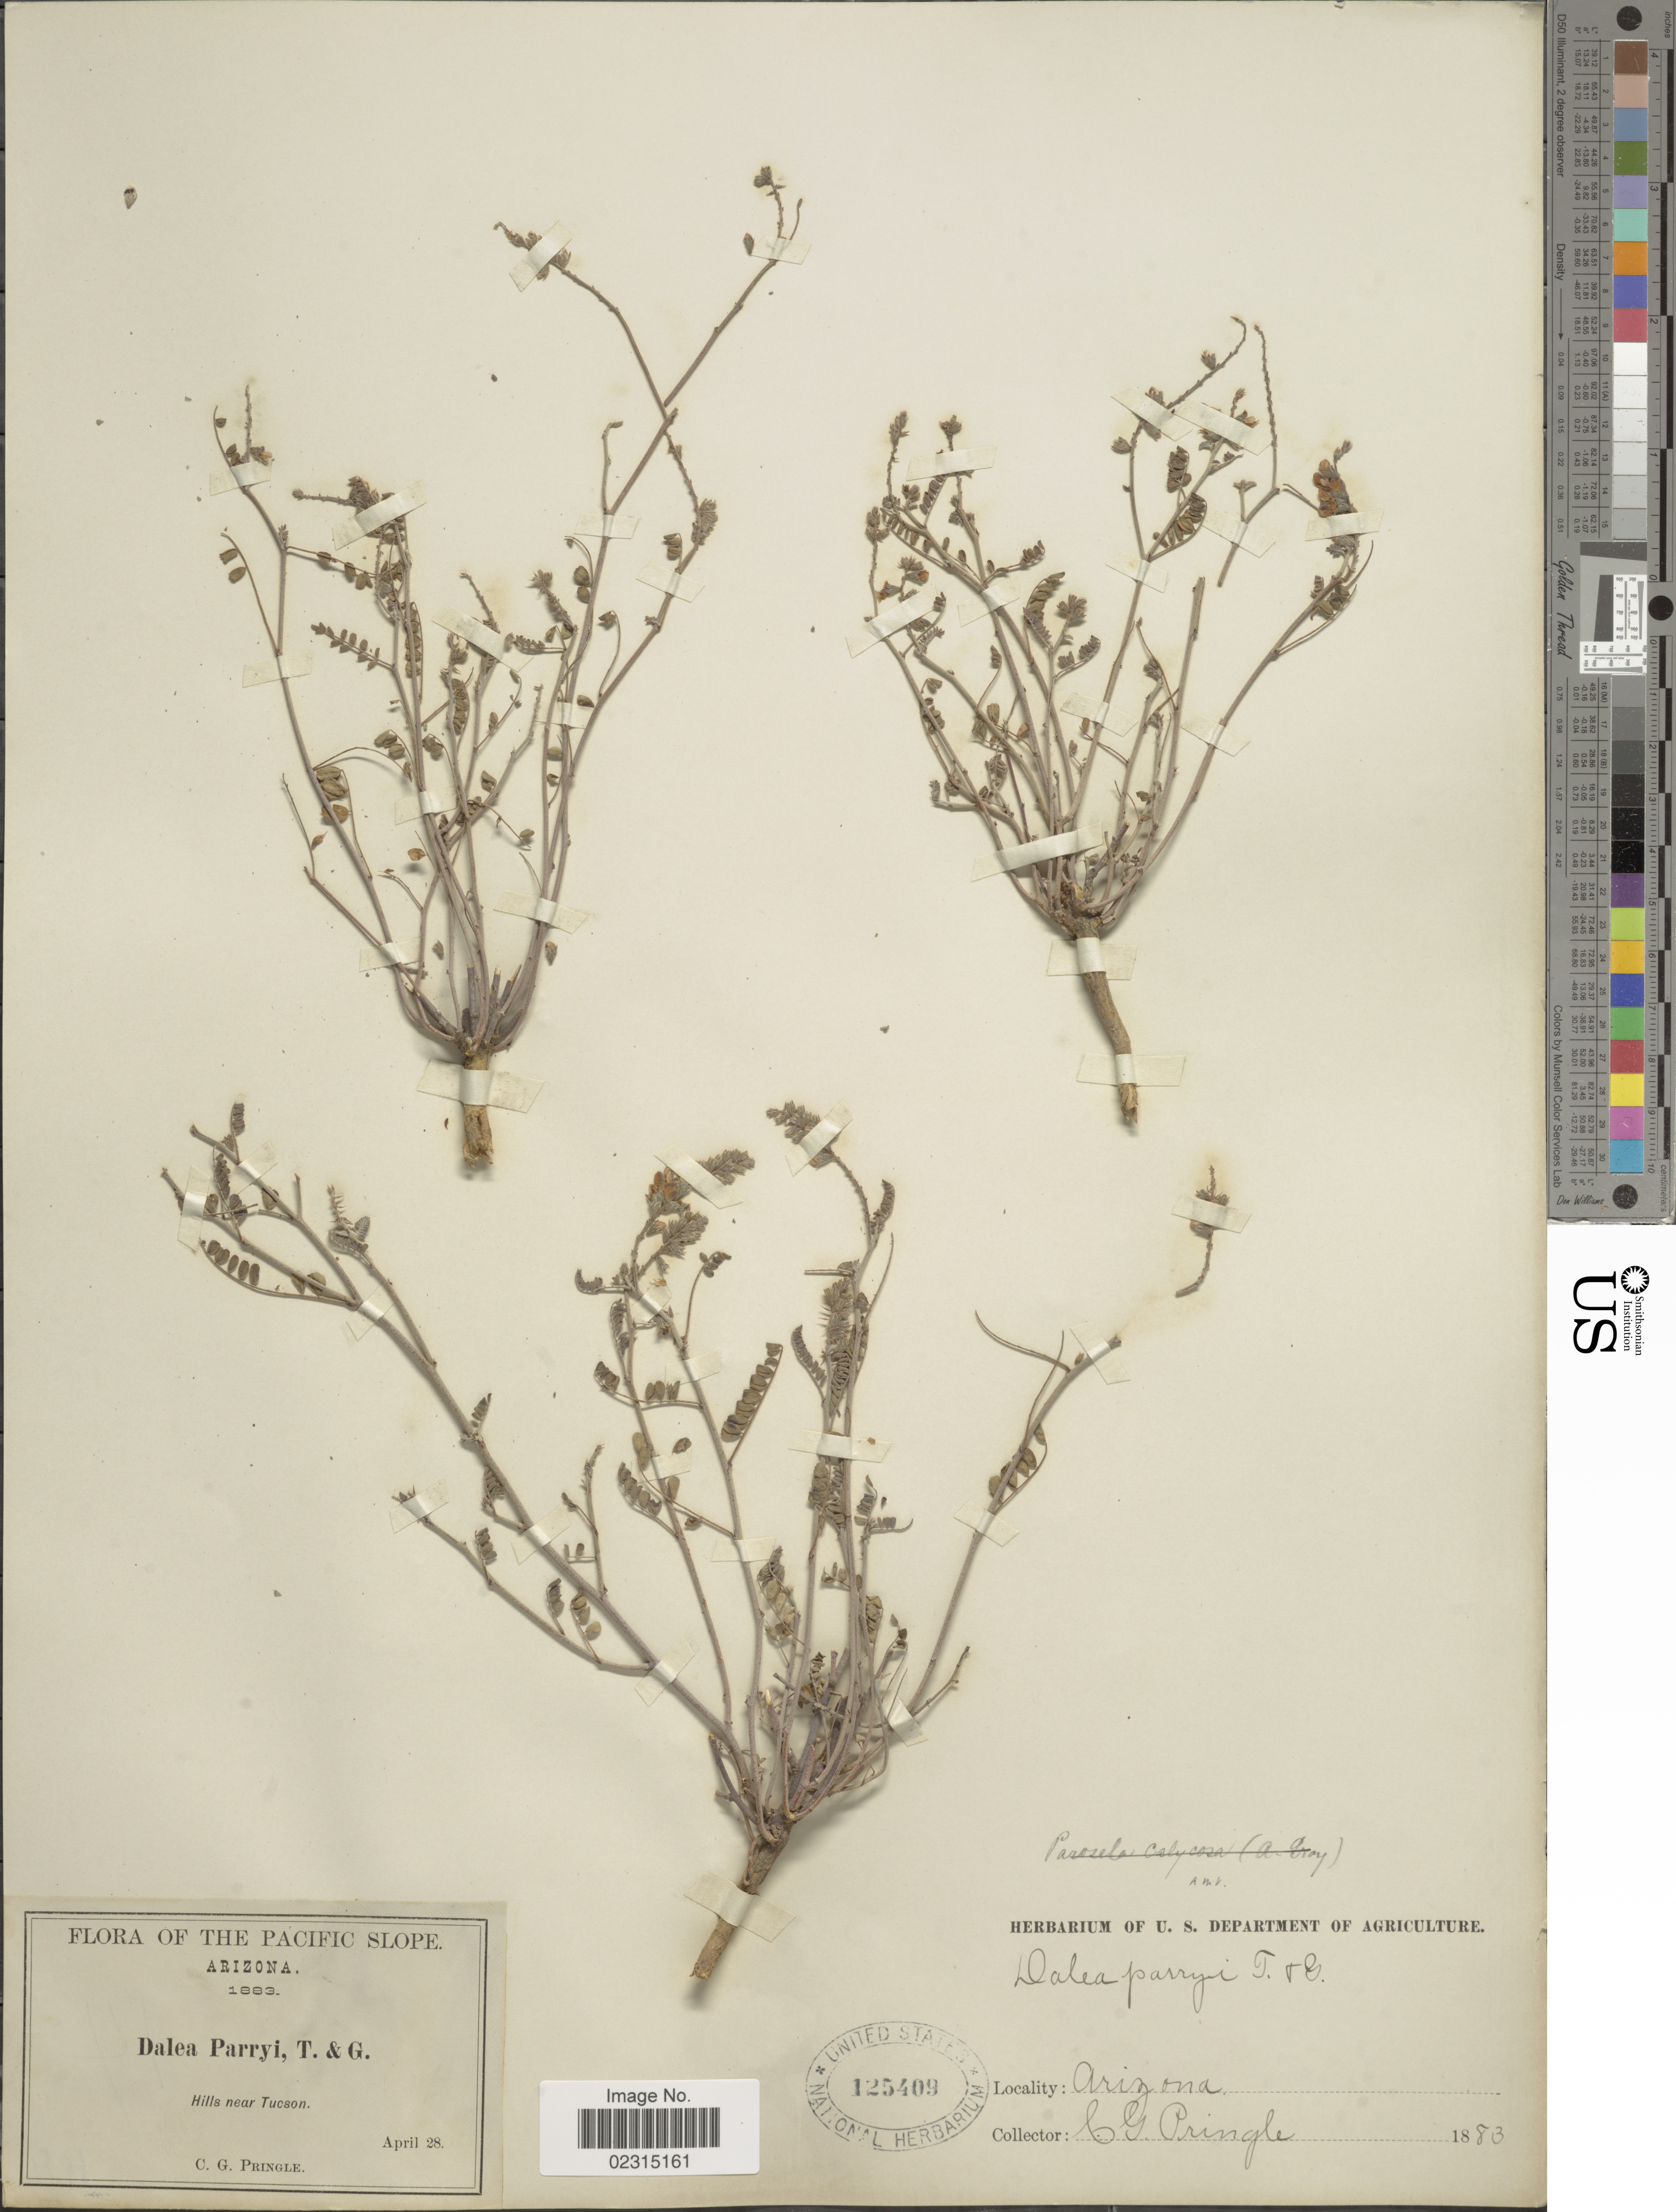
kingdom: Plantae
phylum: Tracheophyta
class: Magnoliopsida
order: Fabales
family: Fabaceae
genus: Marina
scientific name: Marina parryi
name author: (Torr. & A. Gray) Barneby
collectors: C. G. Pringle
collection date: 1883-04-28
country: United States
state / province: Arizona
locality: The Pacific Slope, Hills near Tucson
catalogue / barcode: US 125409